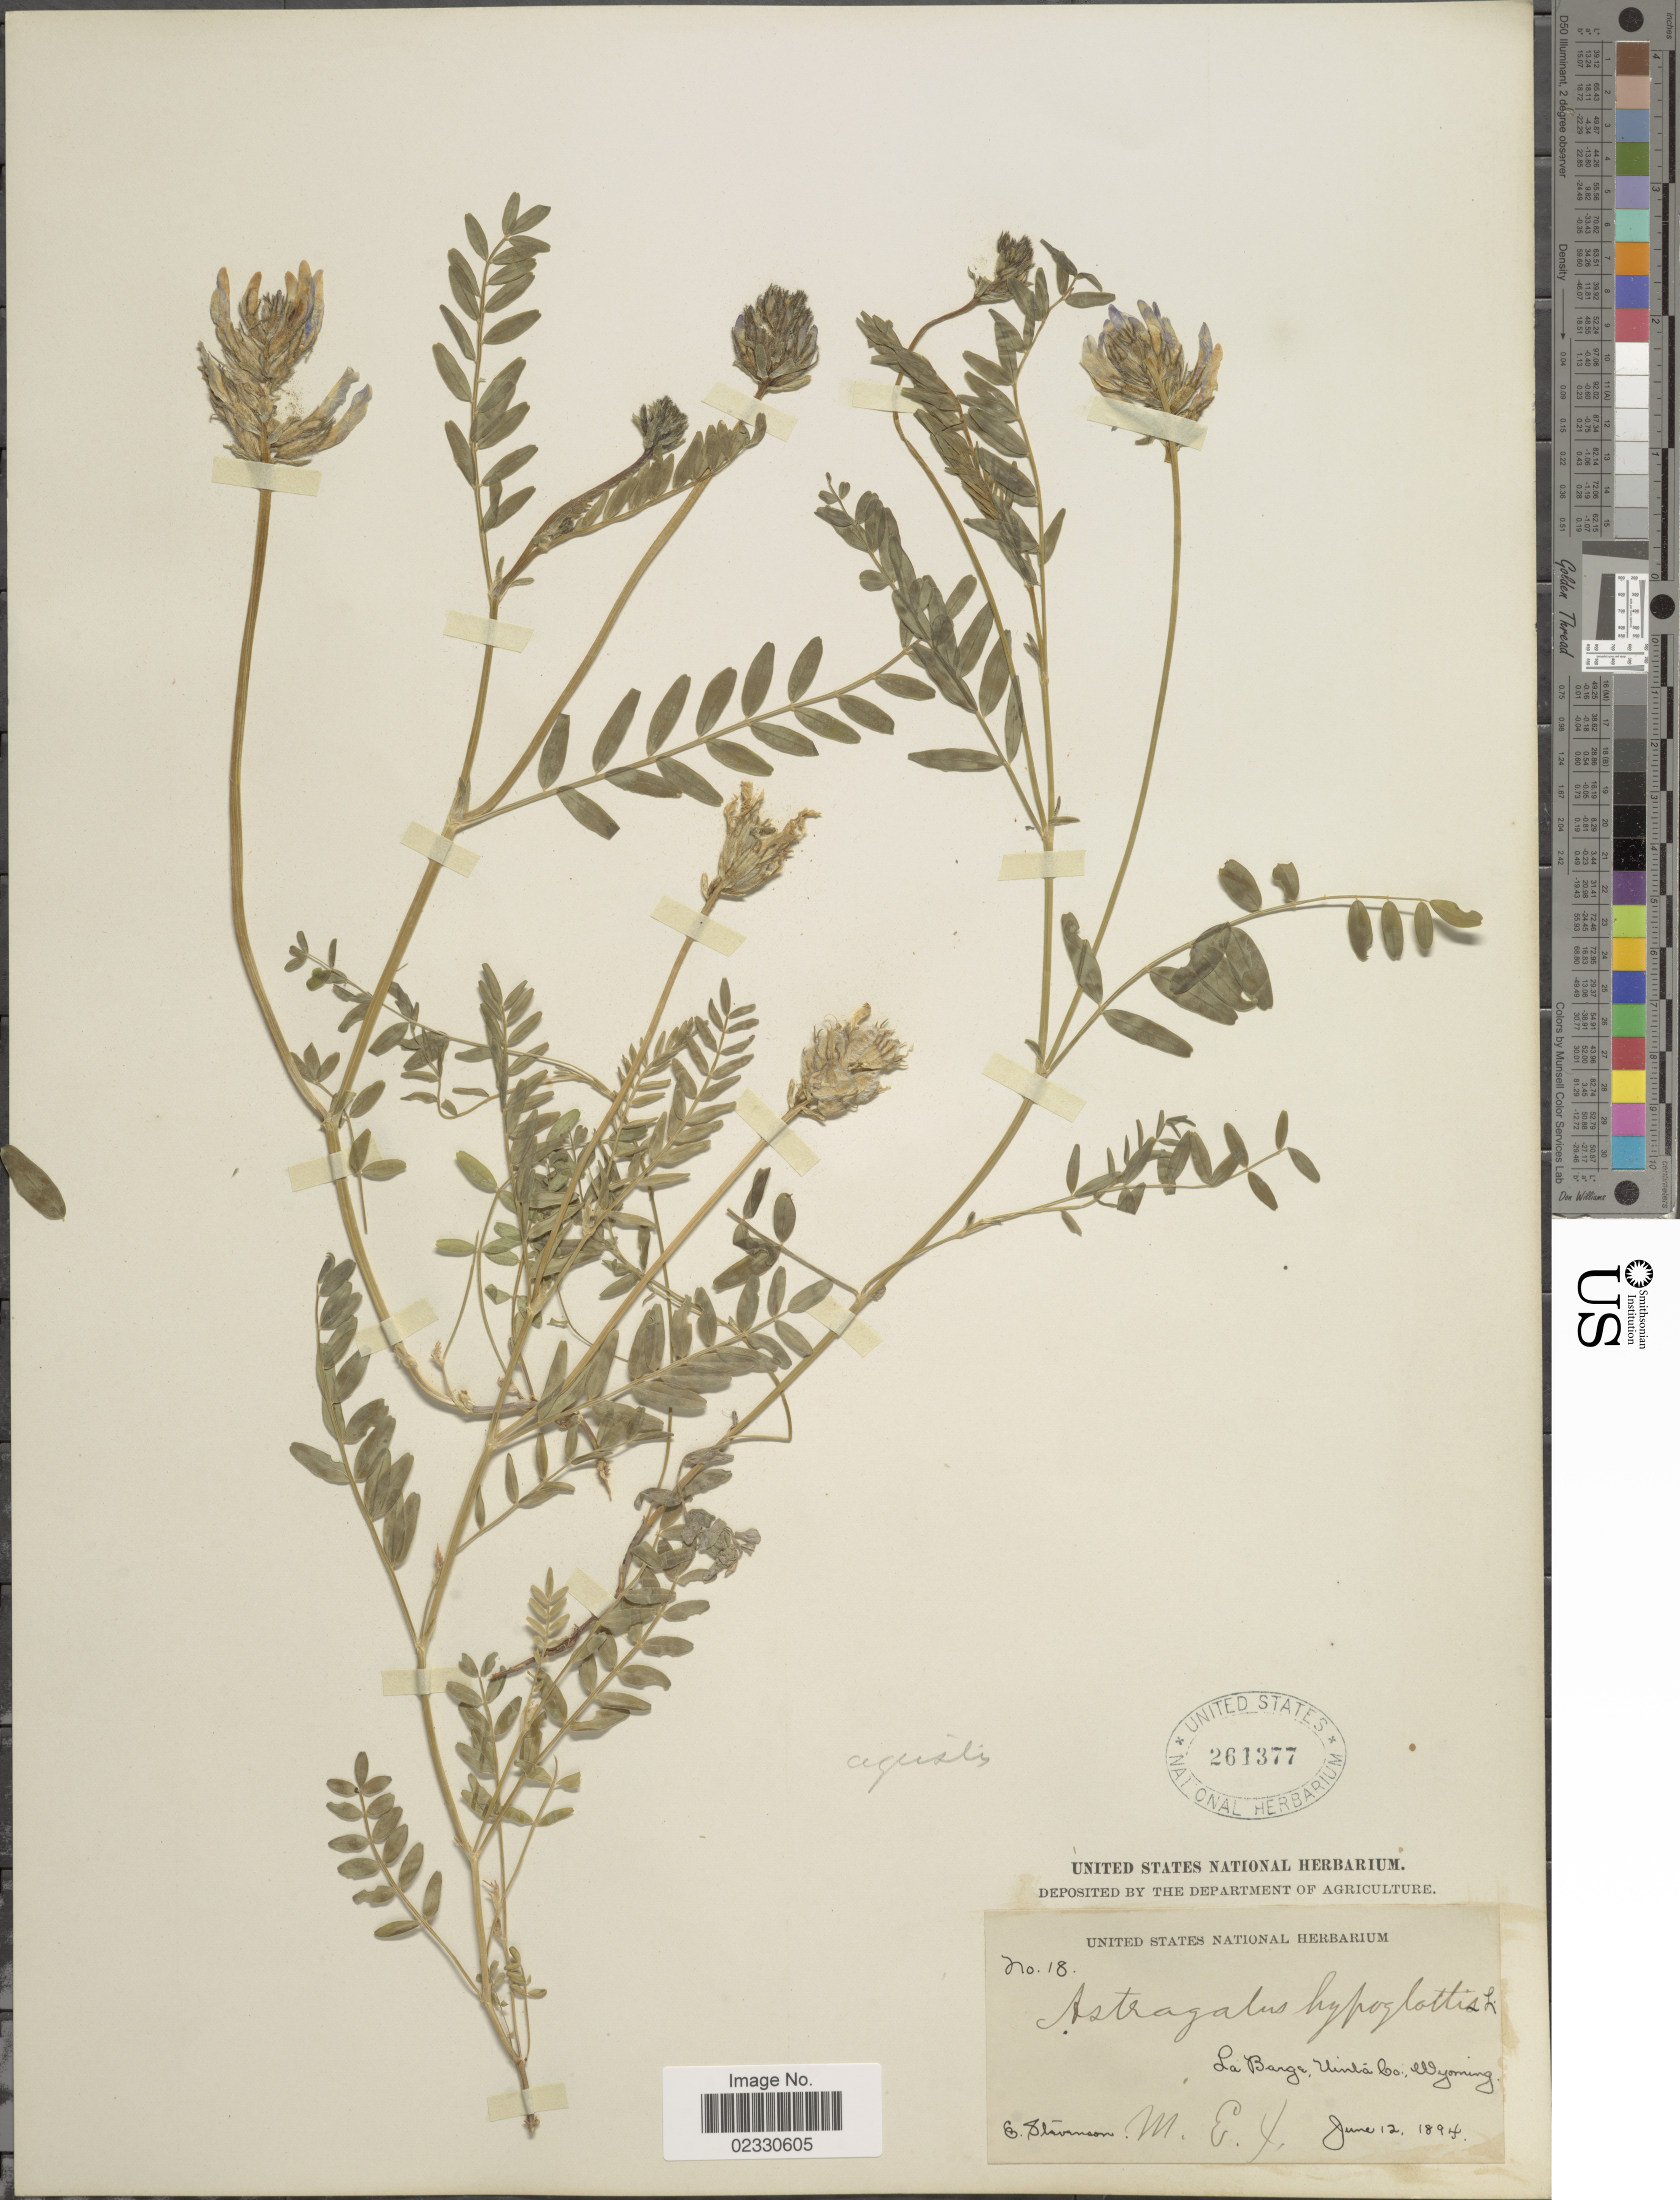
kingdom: Plantae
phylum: Tracheophyta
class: Magnoliopsida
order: Fabales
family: Fabaceae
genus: Astragalus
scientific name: Astragalus dasyglottis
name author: DC.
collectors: E. Stevenson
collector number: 18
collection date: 1894-06-12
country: United States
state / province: Wyoming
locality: La Barge, Uinta Co., Wyoming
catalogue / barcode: US 261377